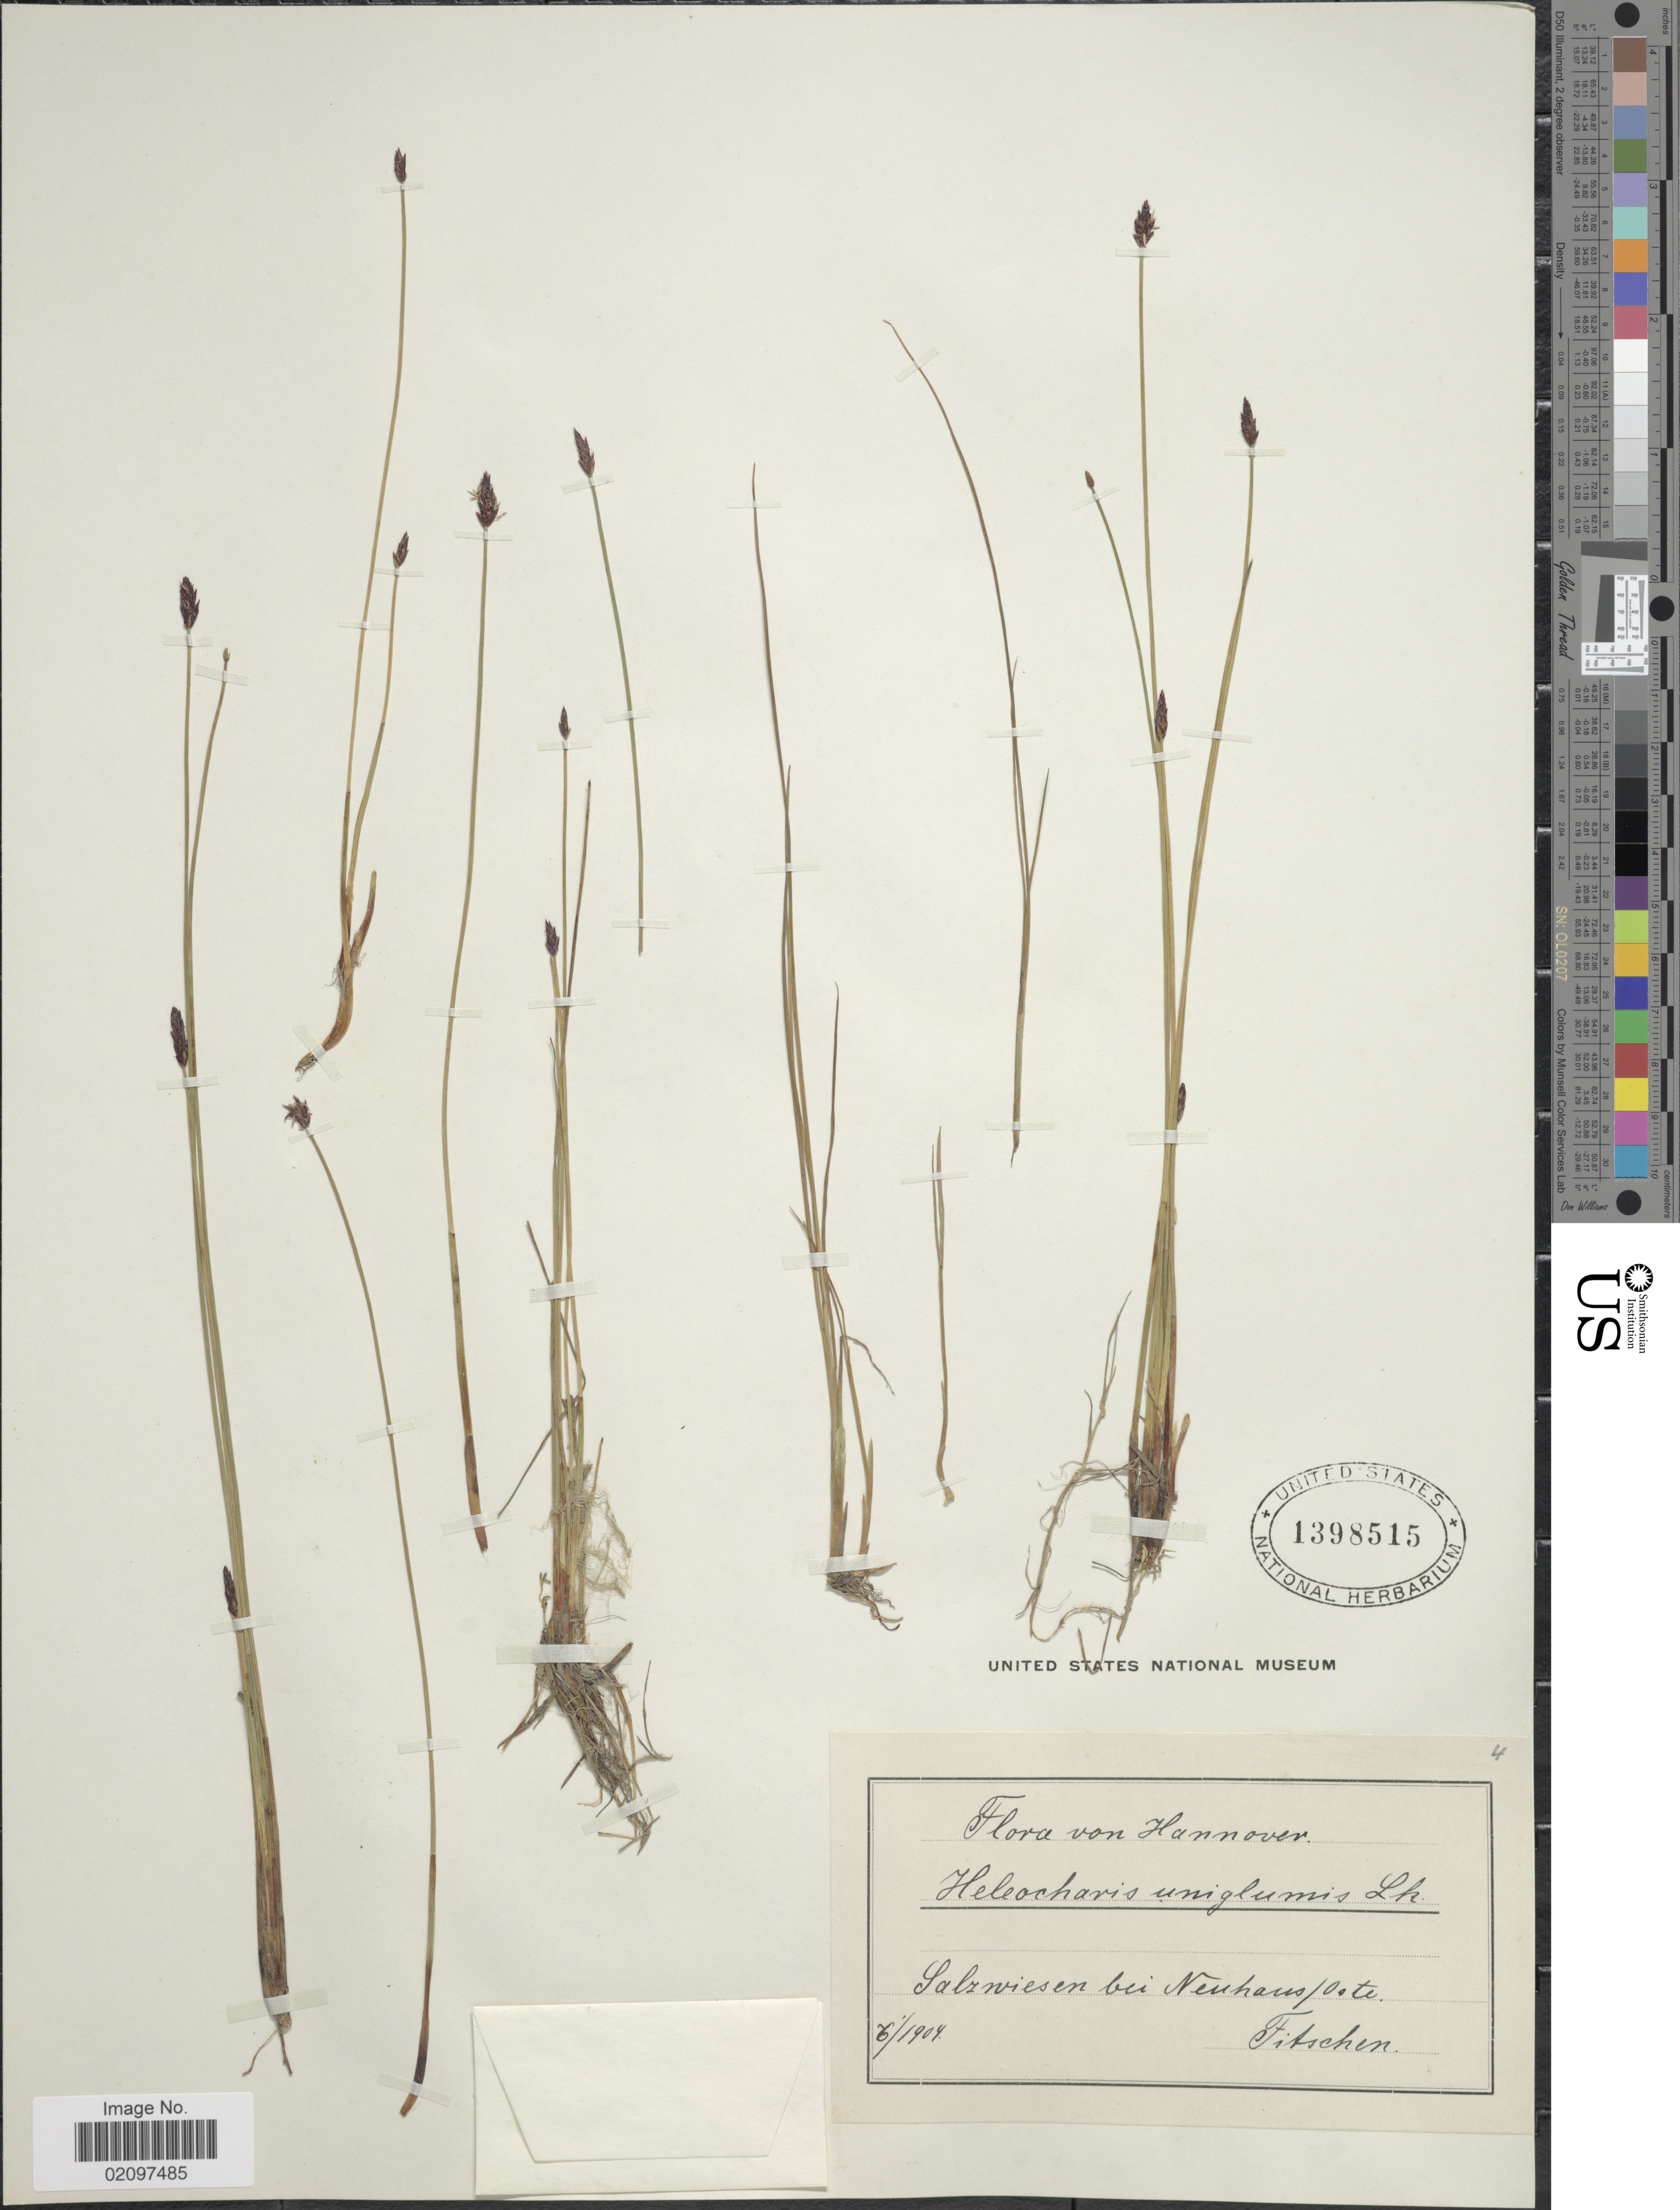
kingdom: Plantae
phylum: Tracheophyta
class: Liliopsida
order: Poales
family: Cyperaceae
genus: Eleocharis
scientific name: Eleocharis uniglumis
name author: (Link) Schult.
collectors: Fitschen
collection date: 1904-06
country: Germany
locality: Hannover, Salzwiesen bei Neuhaus/Oste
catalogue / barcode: US 1398515